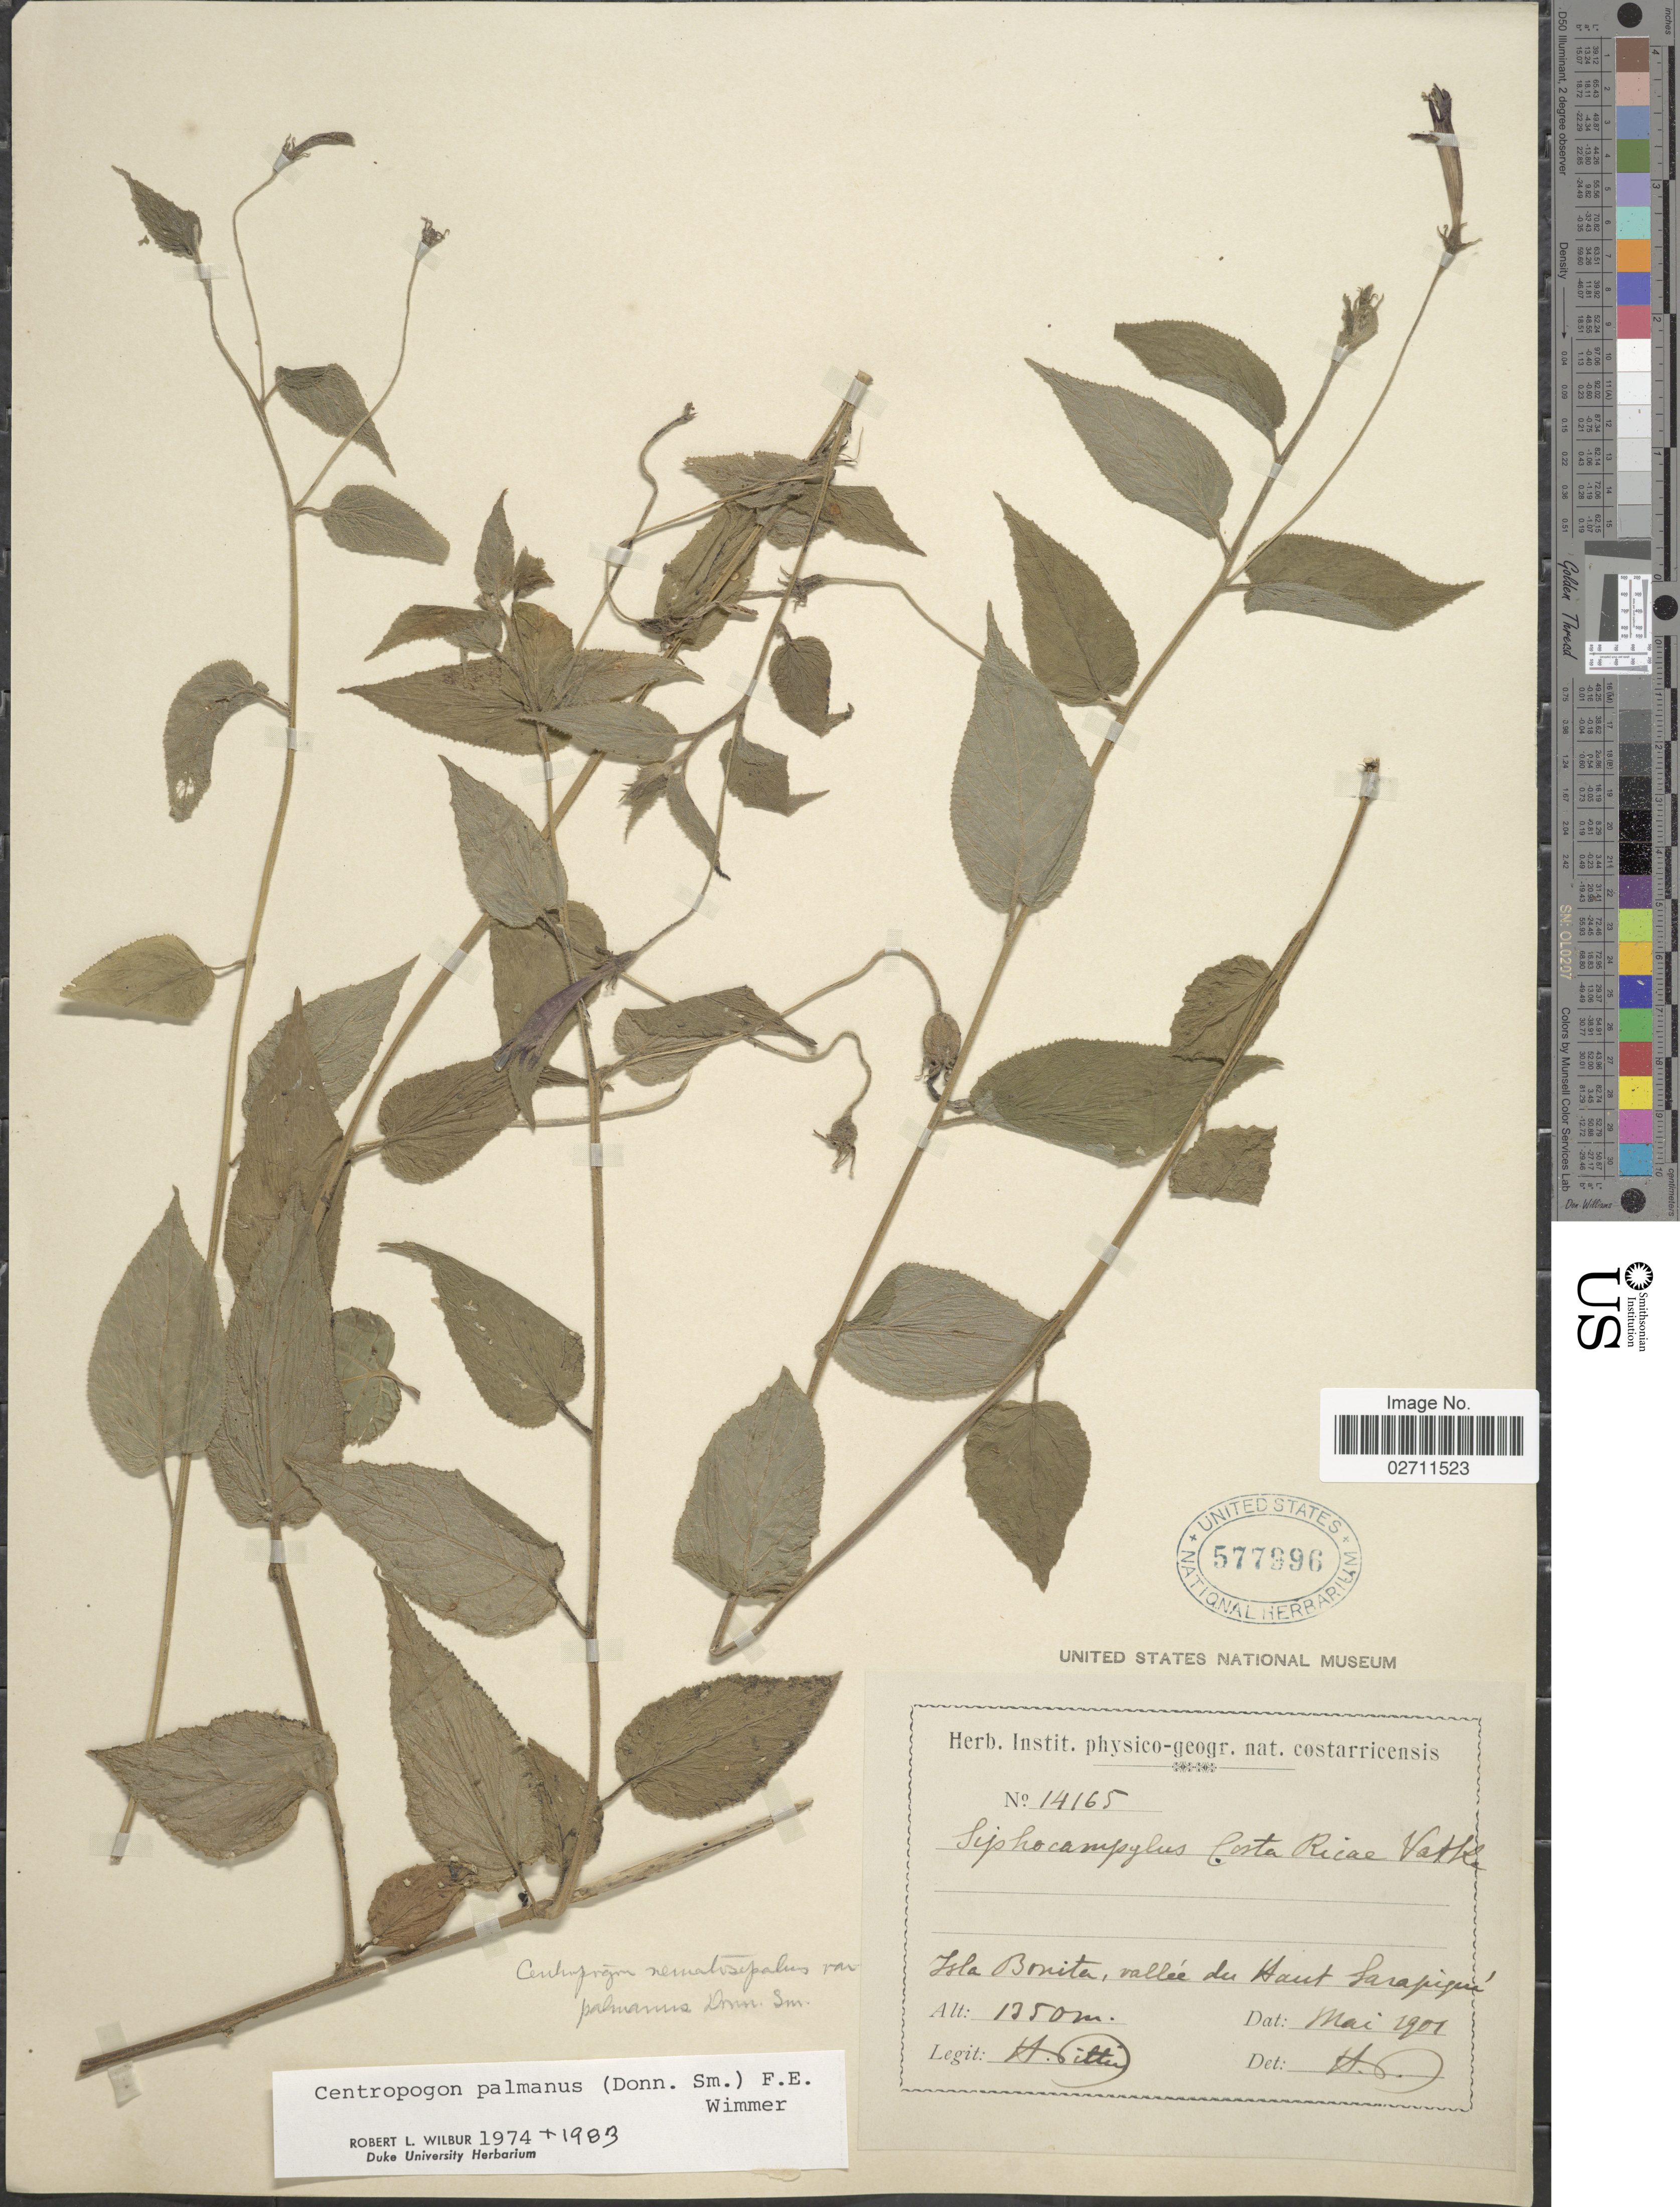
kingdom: Plantae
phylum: Tracheophyta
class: Magnoliopsida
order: Asterales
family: Campanulaceae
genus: Centropogon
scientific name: Centropogon palmanus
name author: (Donn. Sm.) E. Wimm.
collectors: H. F. Pittier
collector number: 14165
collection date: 1901-05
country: Costa Rica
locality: Isla Bonita, vallee du Haut Sarapiqui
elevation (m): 1350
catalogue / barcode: US 577996